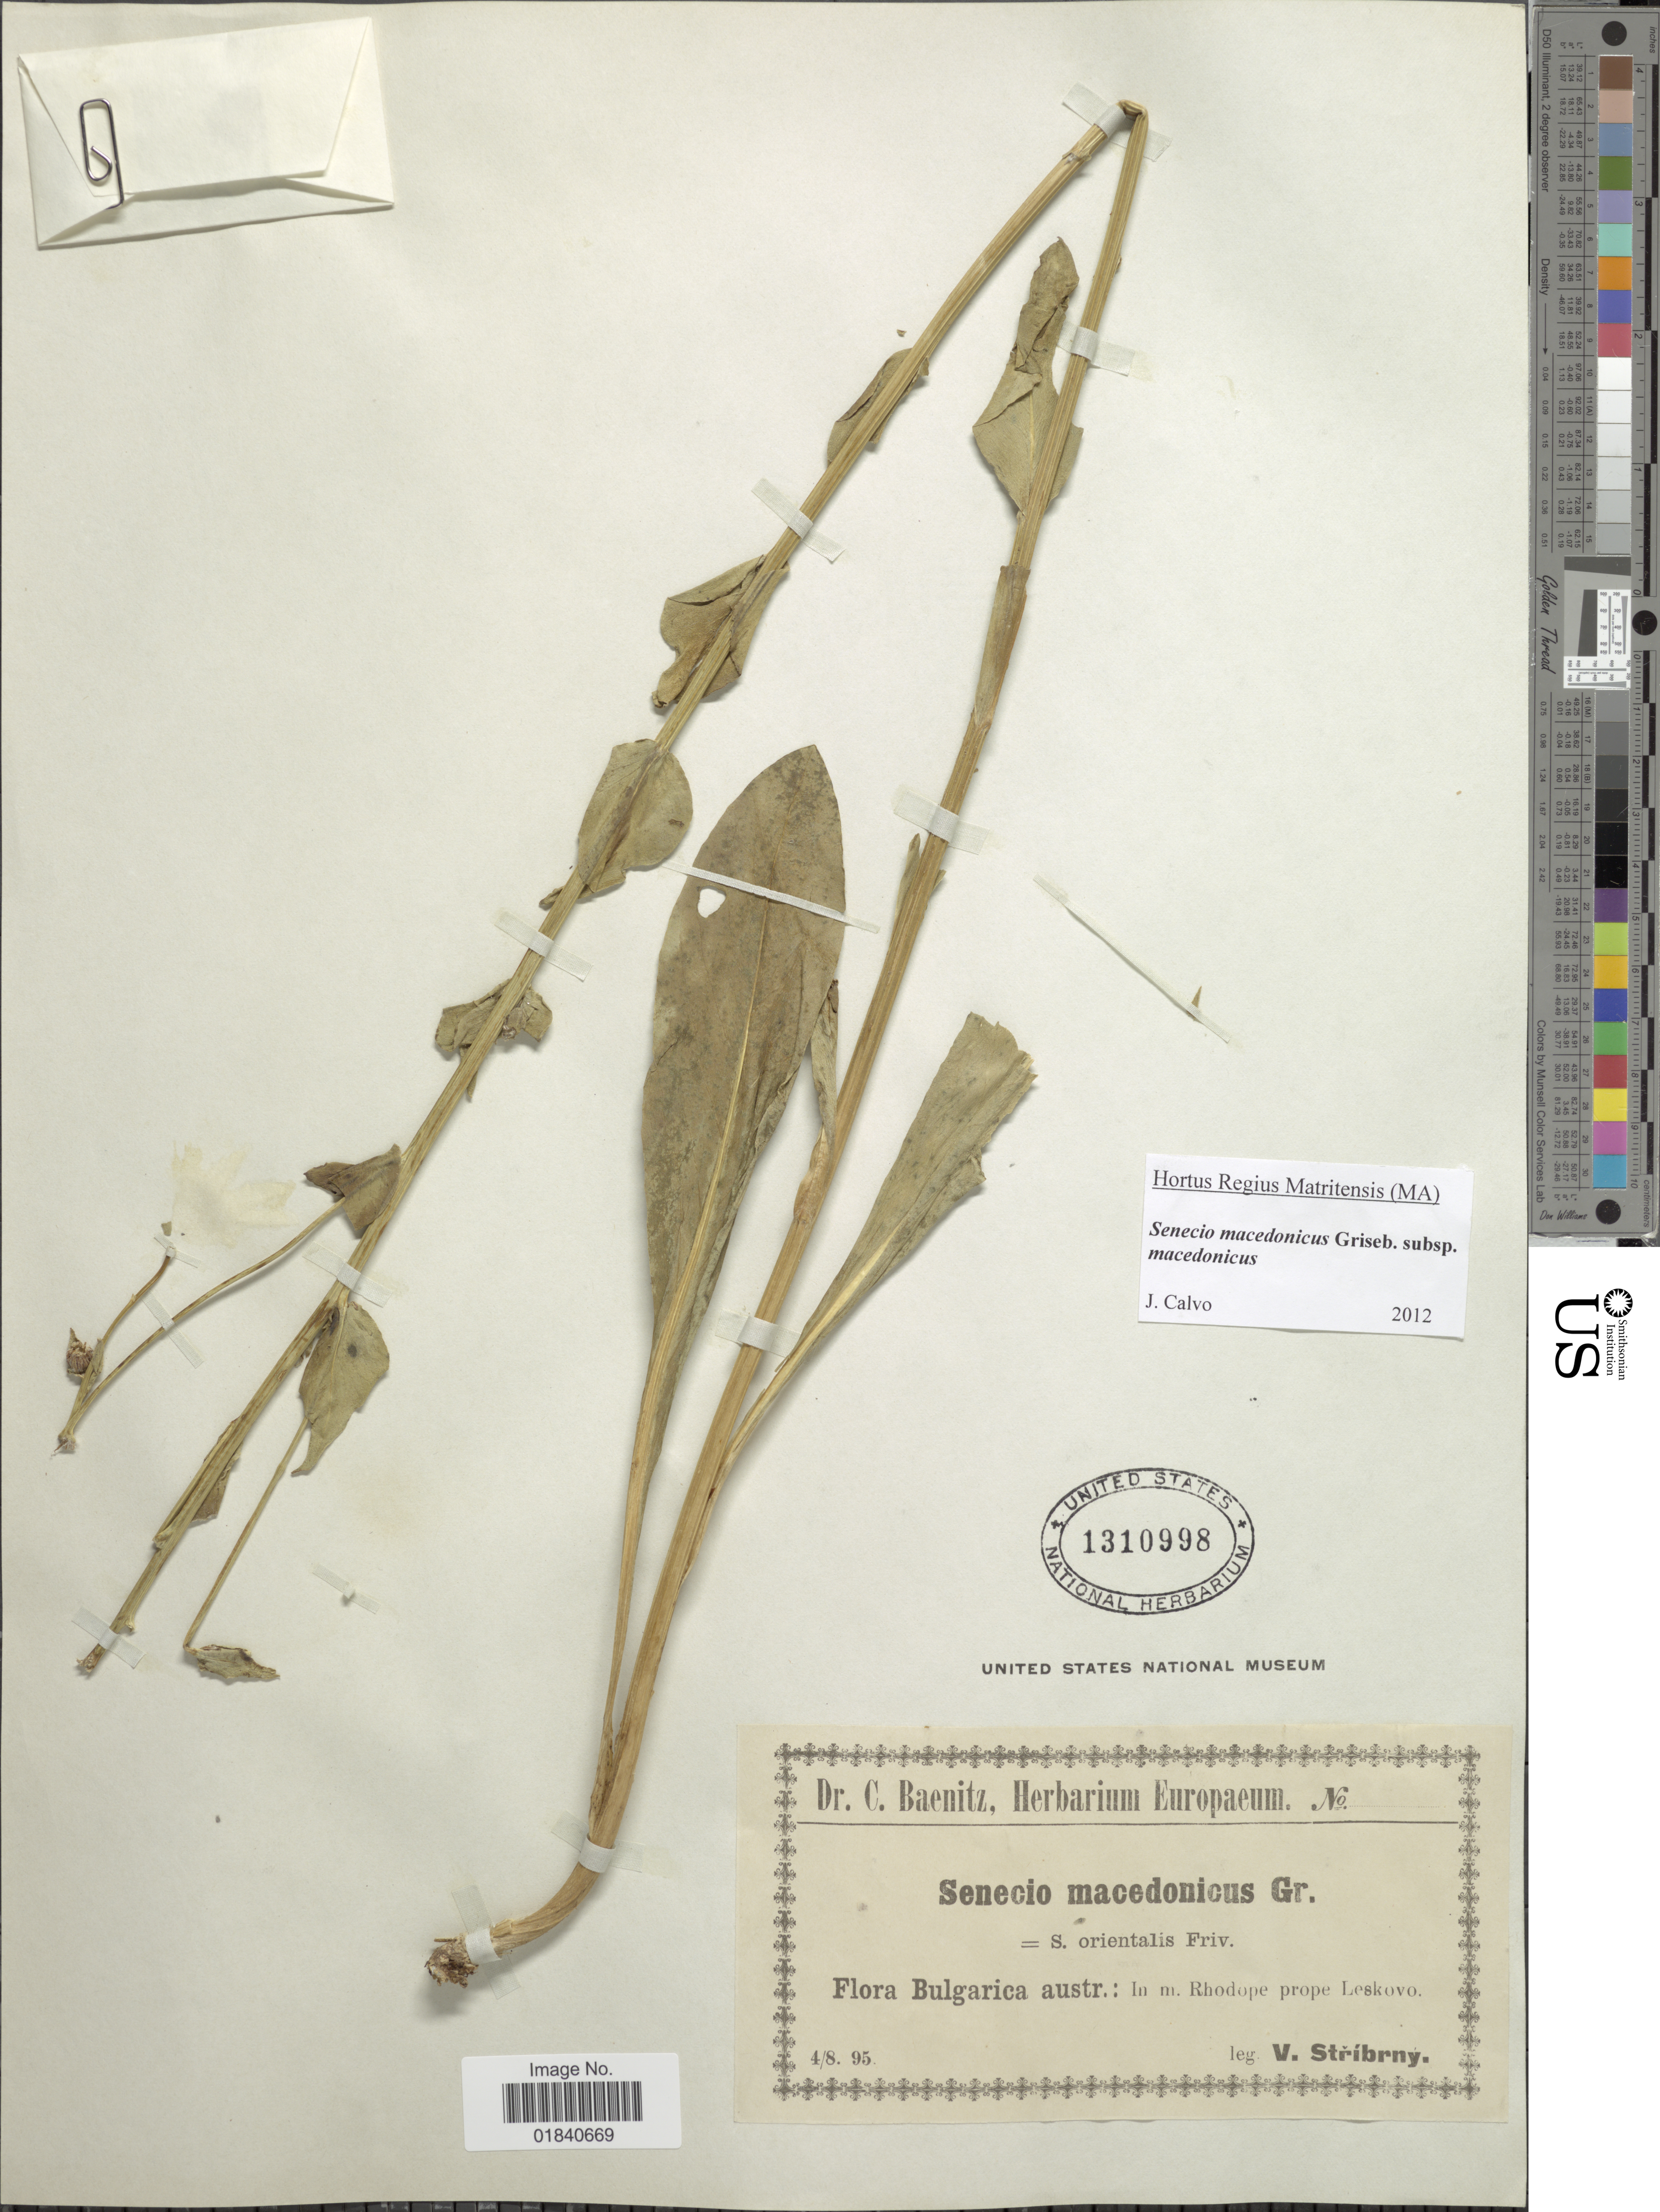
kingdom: Plantae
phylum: Tracheophyta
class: Magnoliopsida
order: Asterales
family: Asteraceae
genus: Senecio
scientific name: Senecio macedonicus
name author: Griseb.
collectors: V. Stribrny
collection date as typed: Transcribed d/m/y: 4/8/95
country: Bulgaria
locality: Bulgarica austr.: In m. Rhodope prope Leskovo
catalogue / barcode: US 1310998